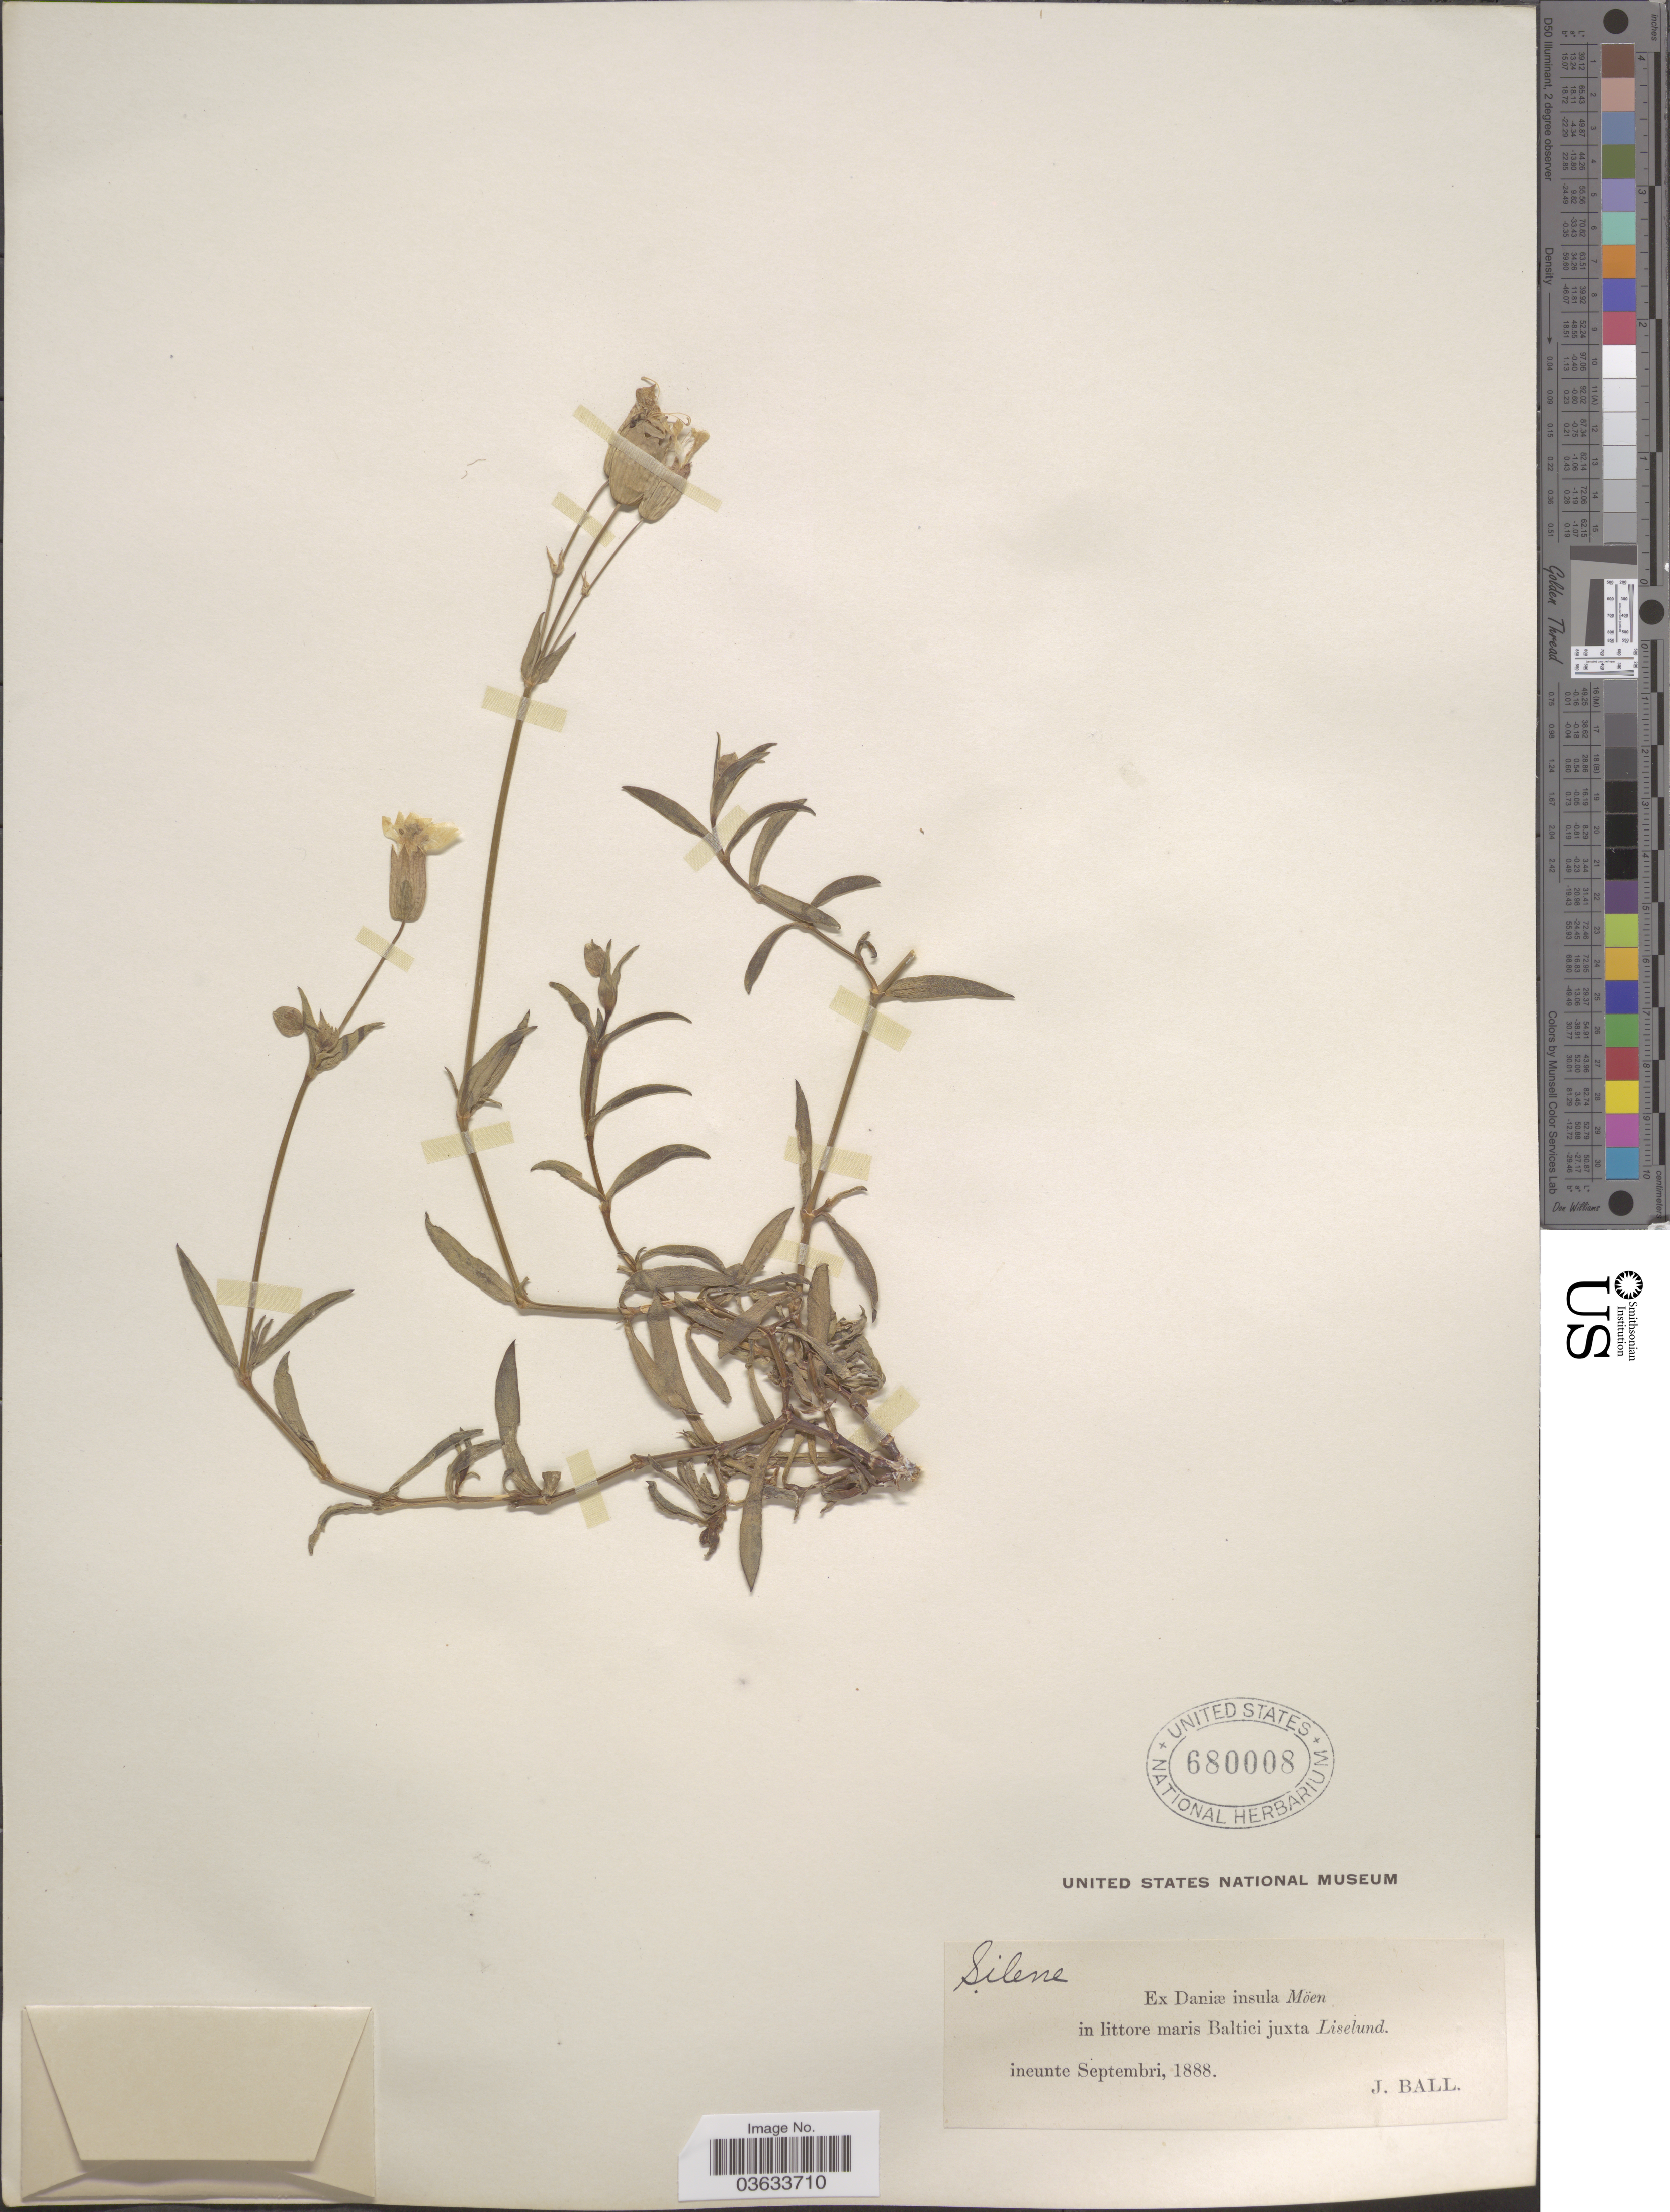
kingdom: Plantae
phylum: Tracheophyta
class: Magnoliopsida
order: Caryophyllales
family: Caryophyllaceae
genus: Silene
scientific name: Silene sp.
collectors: J. Ball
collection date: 1888-09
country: Denmark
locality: Ex Daniæ insula Möen in littore maris Baltici juxta Liselund.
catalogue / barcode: US 680008